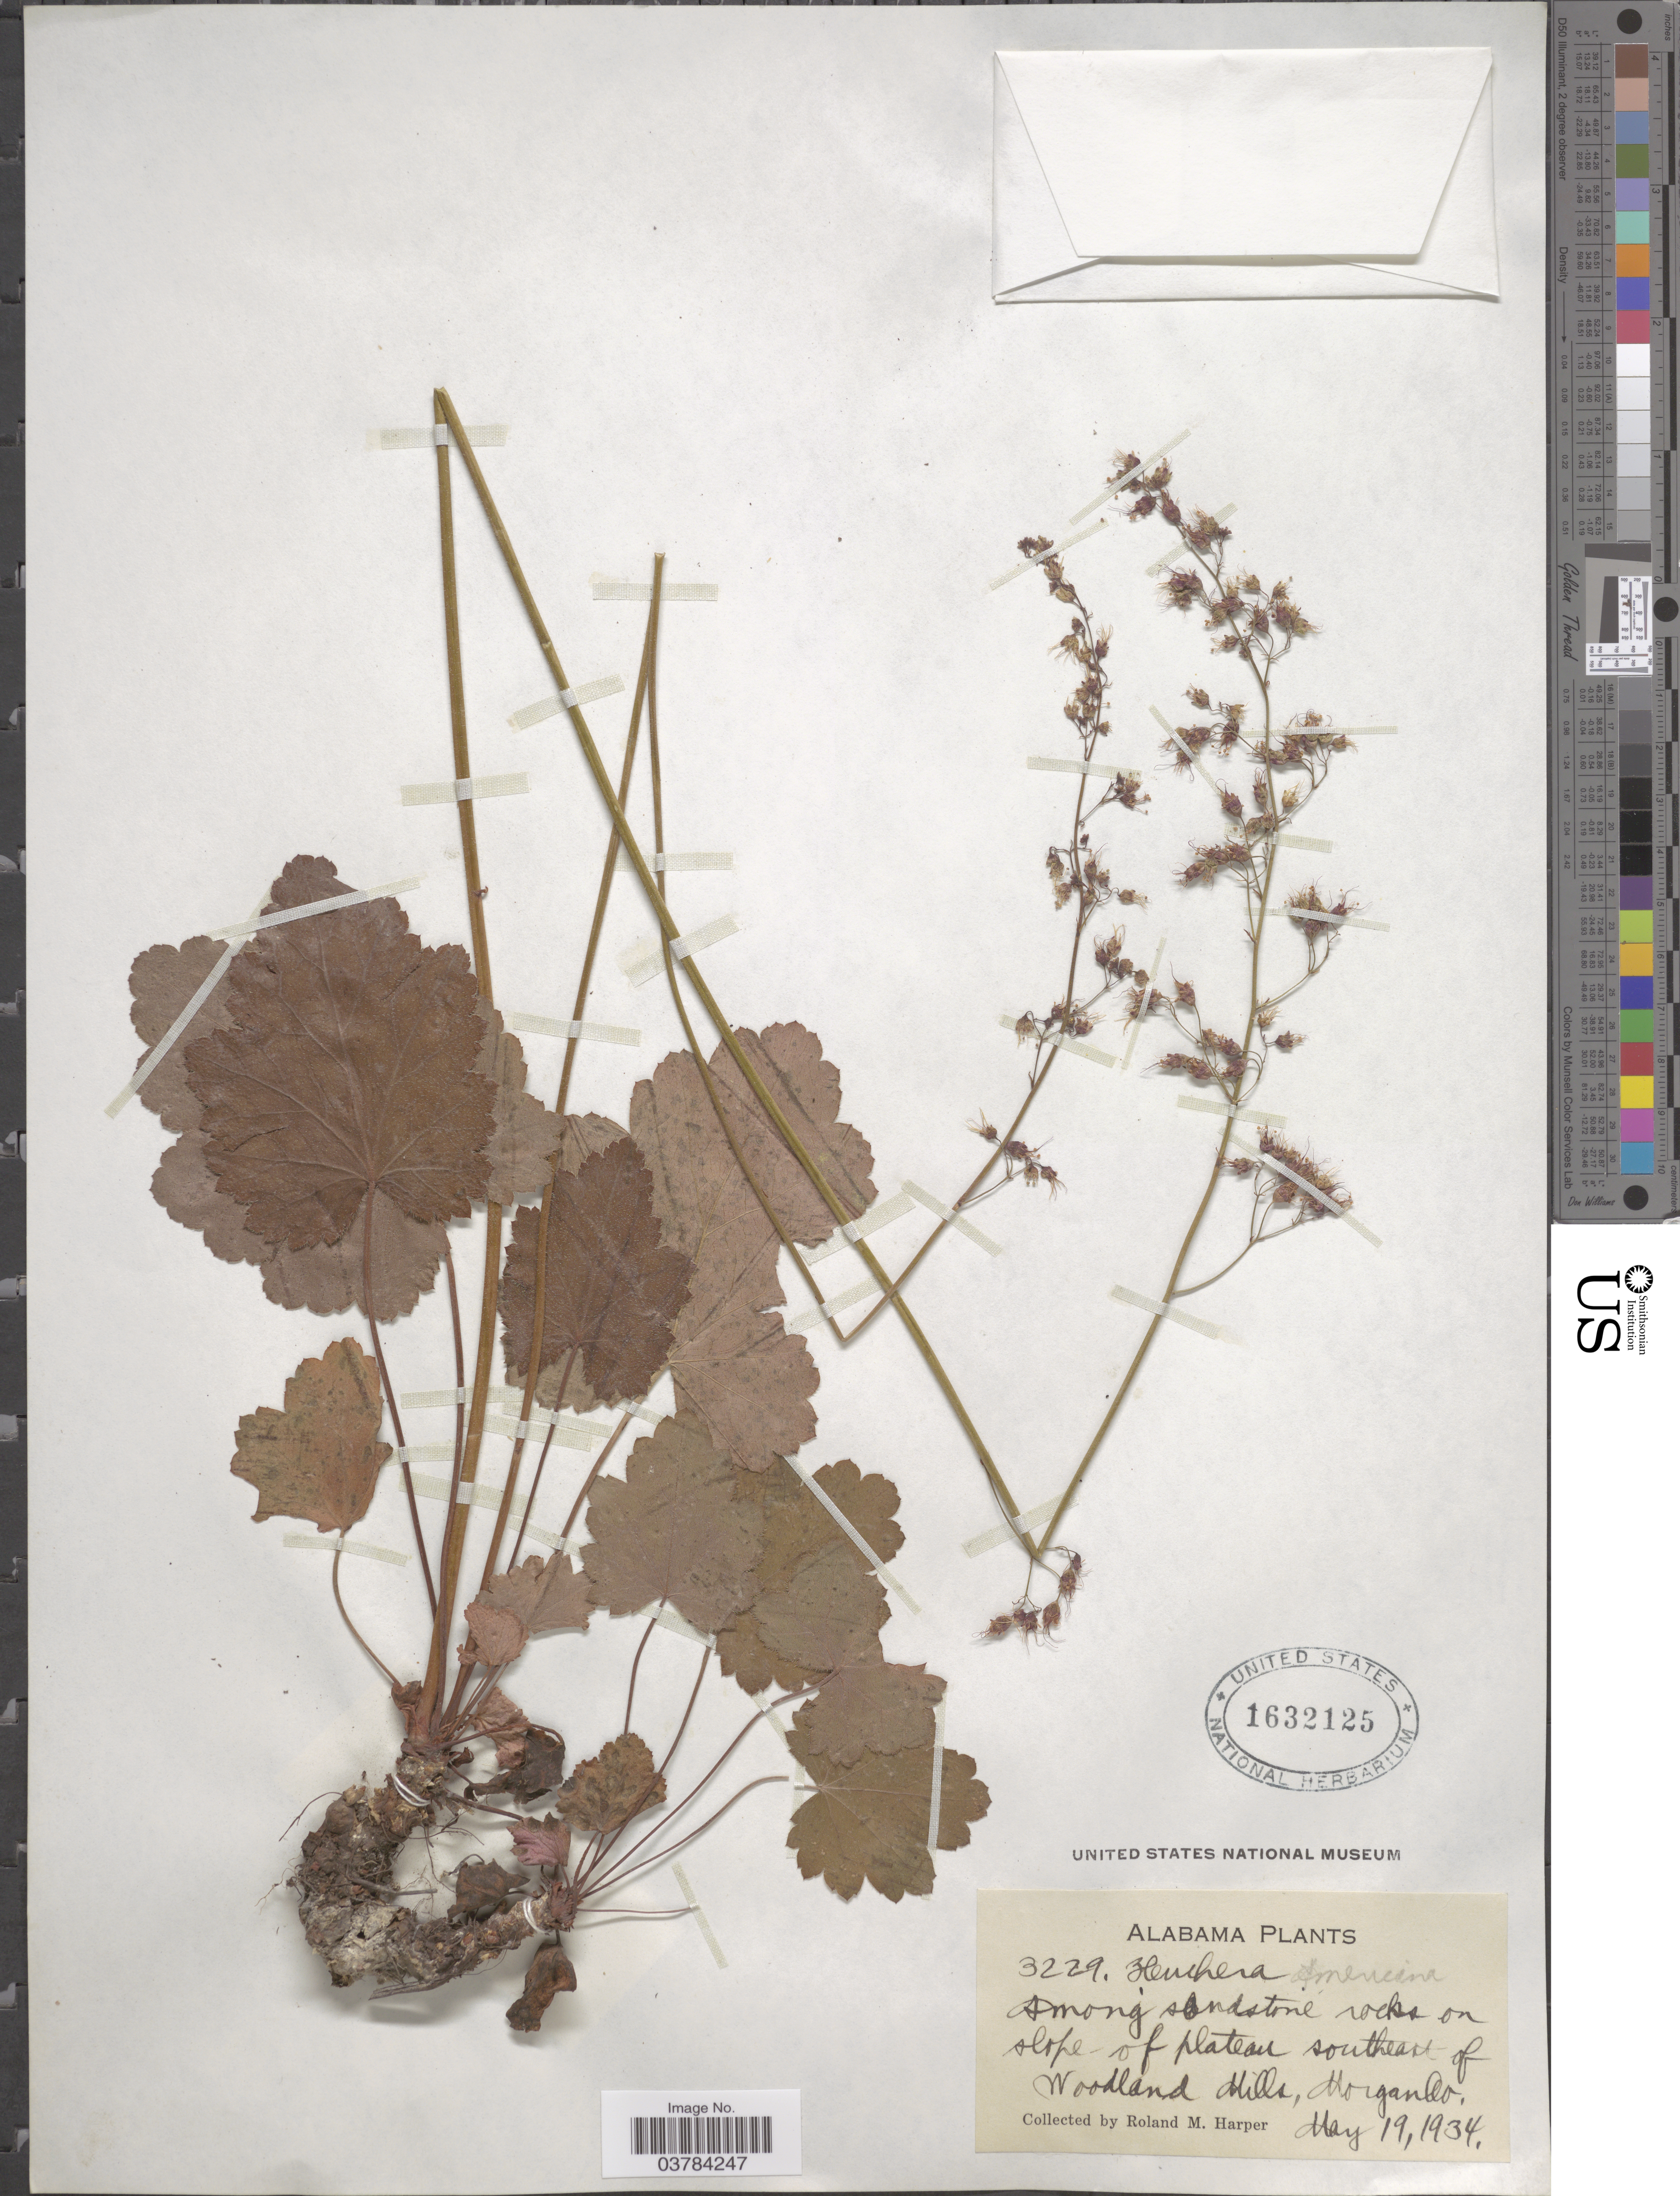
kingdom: Plantae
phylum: Tracheophyta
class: Magnoliopsida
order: Saxifragales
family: Saxifragaceae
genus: Heuchera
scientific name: Heuchera americana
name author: L.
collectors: R. M. Harper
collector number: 3229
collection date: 1934-05-19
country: United States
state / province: Alabama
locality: Among sandstone rocks on slope of plateau southeast of Woodland Hills, Morgan Co.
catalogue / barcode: US 1632125